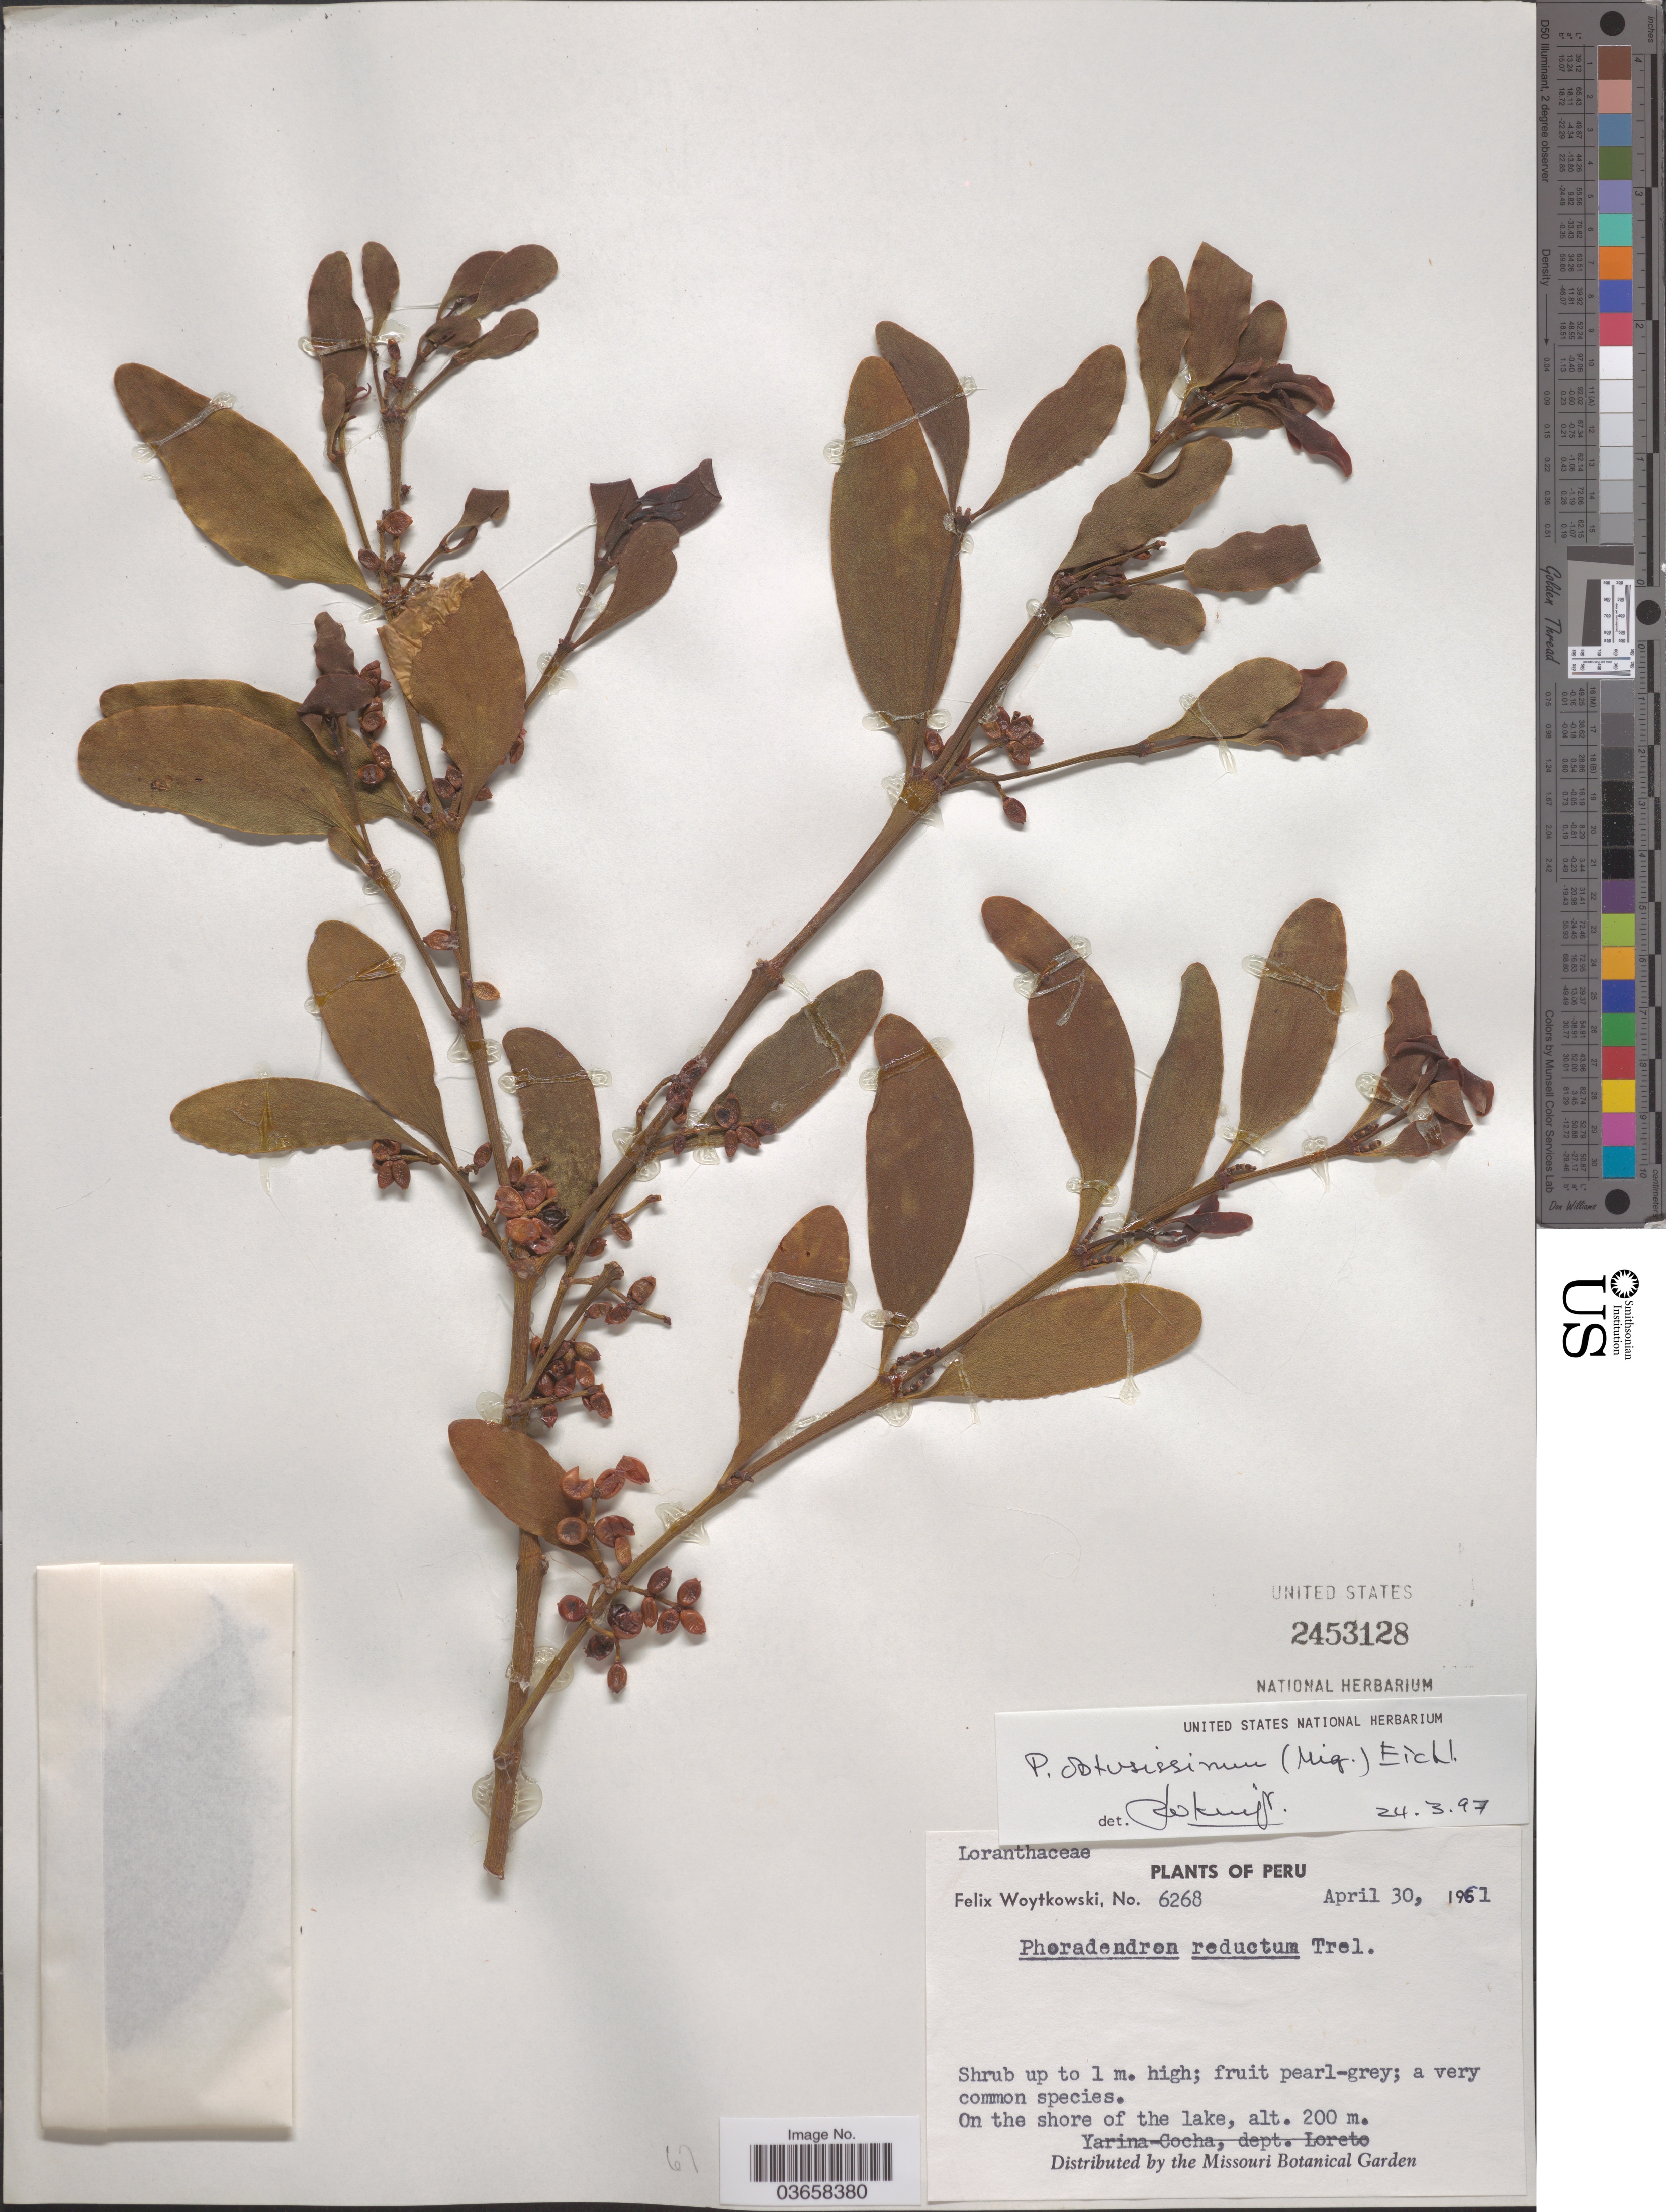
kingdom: Plantae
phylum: Tracheophyta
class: Magnoliopsida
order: Santalales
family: Viscaceae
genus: Phoradendron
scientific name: Phoradendron obtusissimum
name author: (Miq.) Eichler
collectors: F. Woytkowski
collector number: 6268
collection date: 1961-04-30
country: Peru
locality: On the shore of the lake.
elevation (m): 200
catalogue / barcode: US 2453128